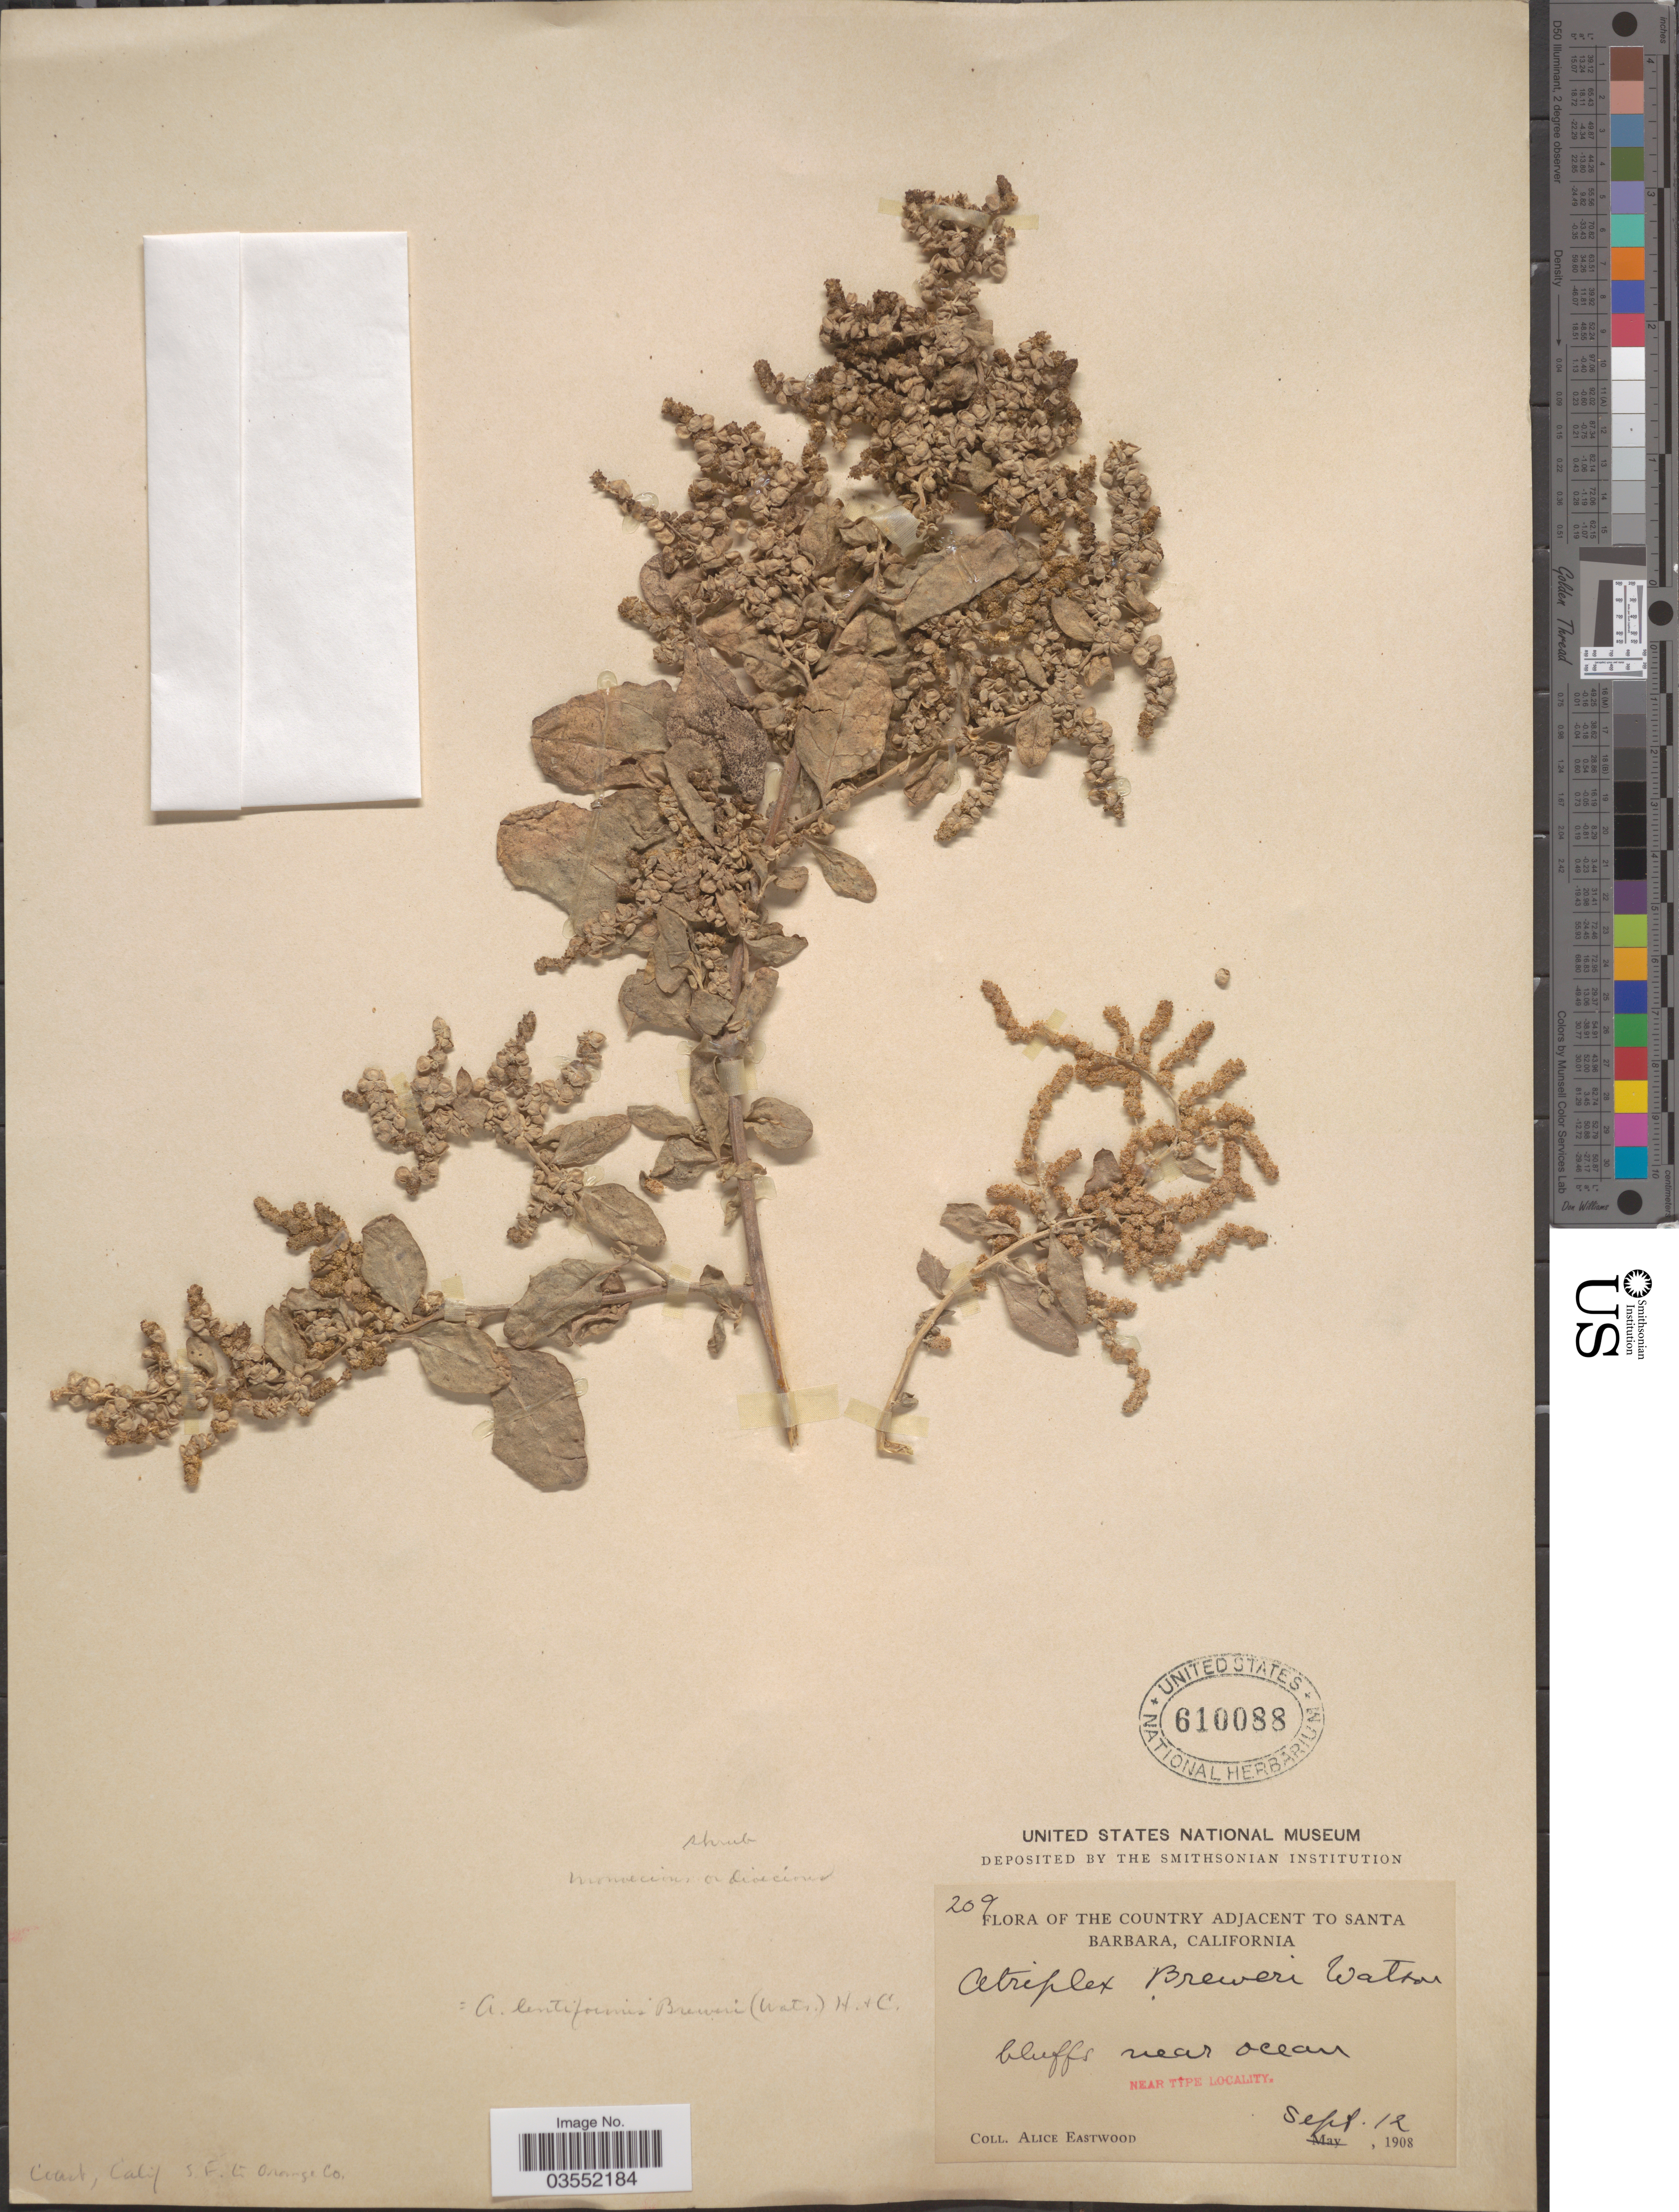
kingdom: Plantae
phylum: Tracheophyta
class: Magnoliopsida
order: Caryophyllales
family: Amaranthaceae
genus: Atriplex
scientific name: Atriplex lentiformis var. breweri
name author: (S. Watson) McMinn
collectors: A. Eastwood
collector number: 209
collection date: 1908-09-12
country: United States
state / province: California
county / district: Santa Barbara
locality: The Country Adjacent to Santa Barbara. Bluffs near ocean.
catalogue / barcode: US 610088